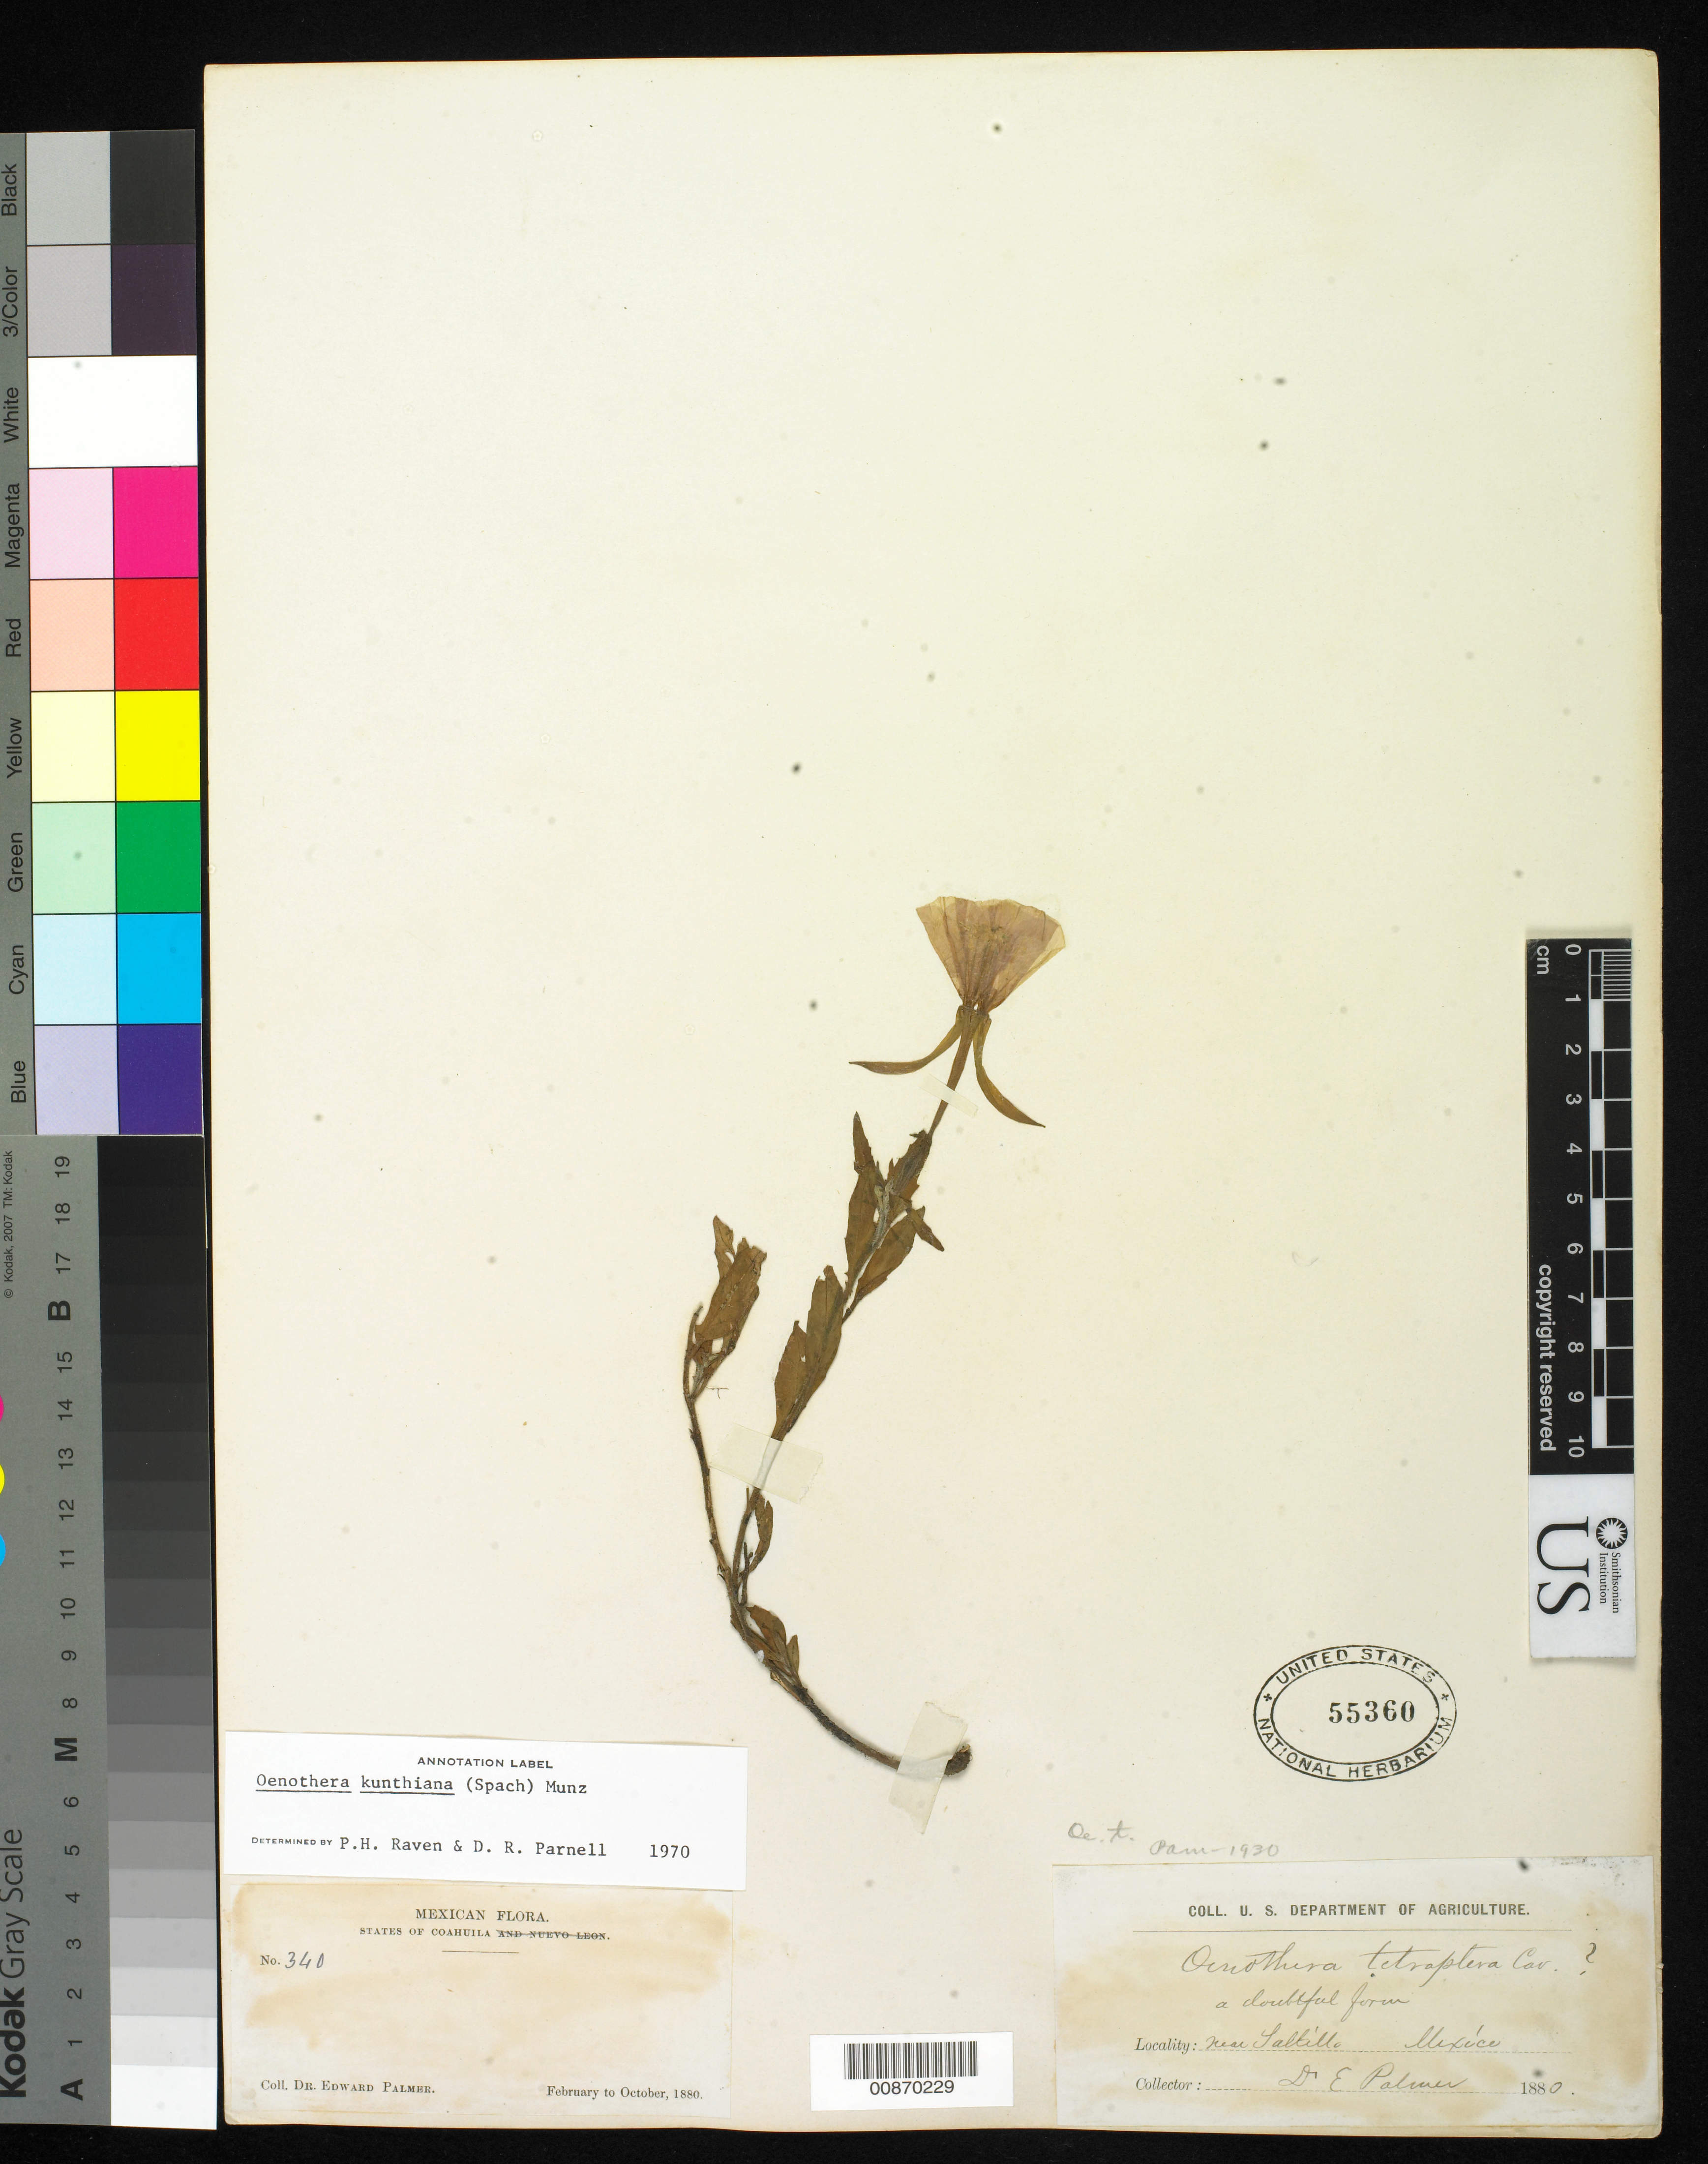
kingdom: Plantae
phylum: Tracheophyta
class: Magnoliopsida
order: Myrtales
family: Onagraceae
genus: Oenothera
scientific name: Oenothera kunthiana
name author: (Spach) Munz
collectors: E. Palmer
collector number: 340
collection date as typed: Feb 1880 to -- Oct 1880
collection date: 1880-02/1880-10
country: Mexico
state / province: Coahuila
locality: Near Saltillo, Coahuila.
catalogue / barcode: US 55360